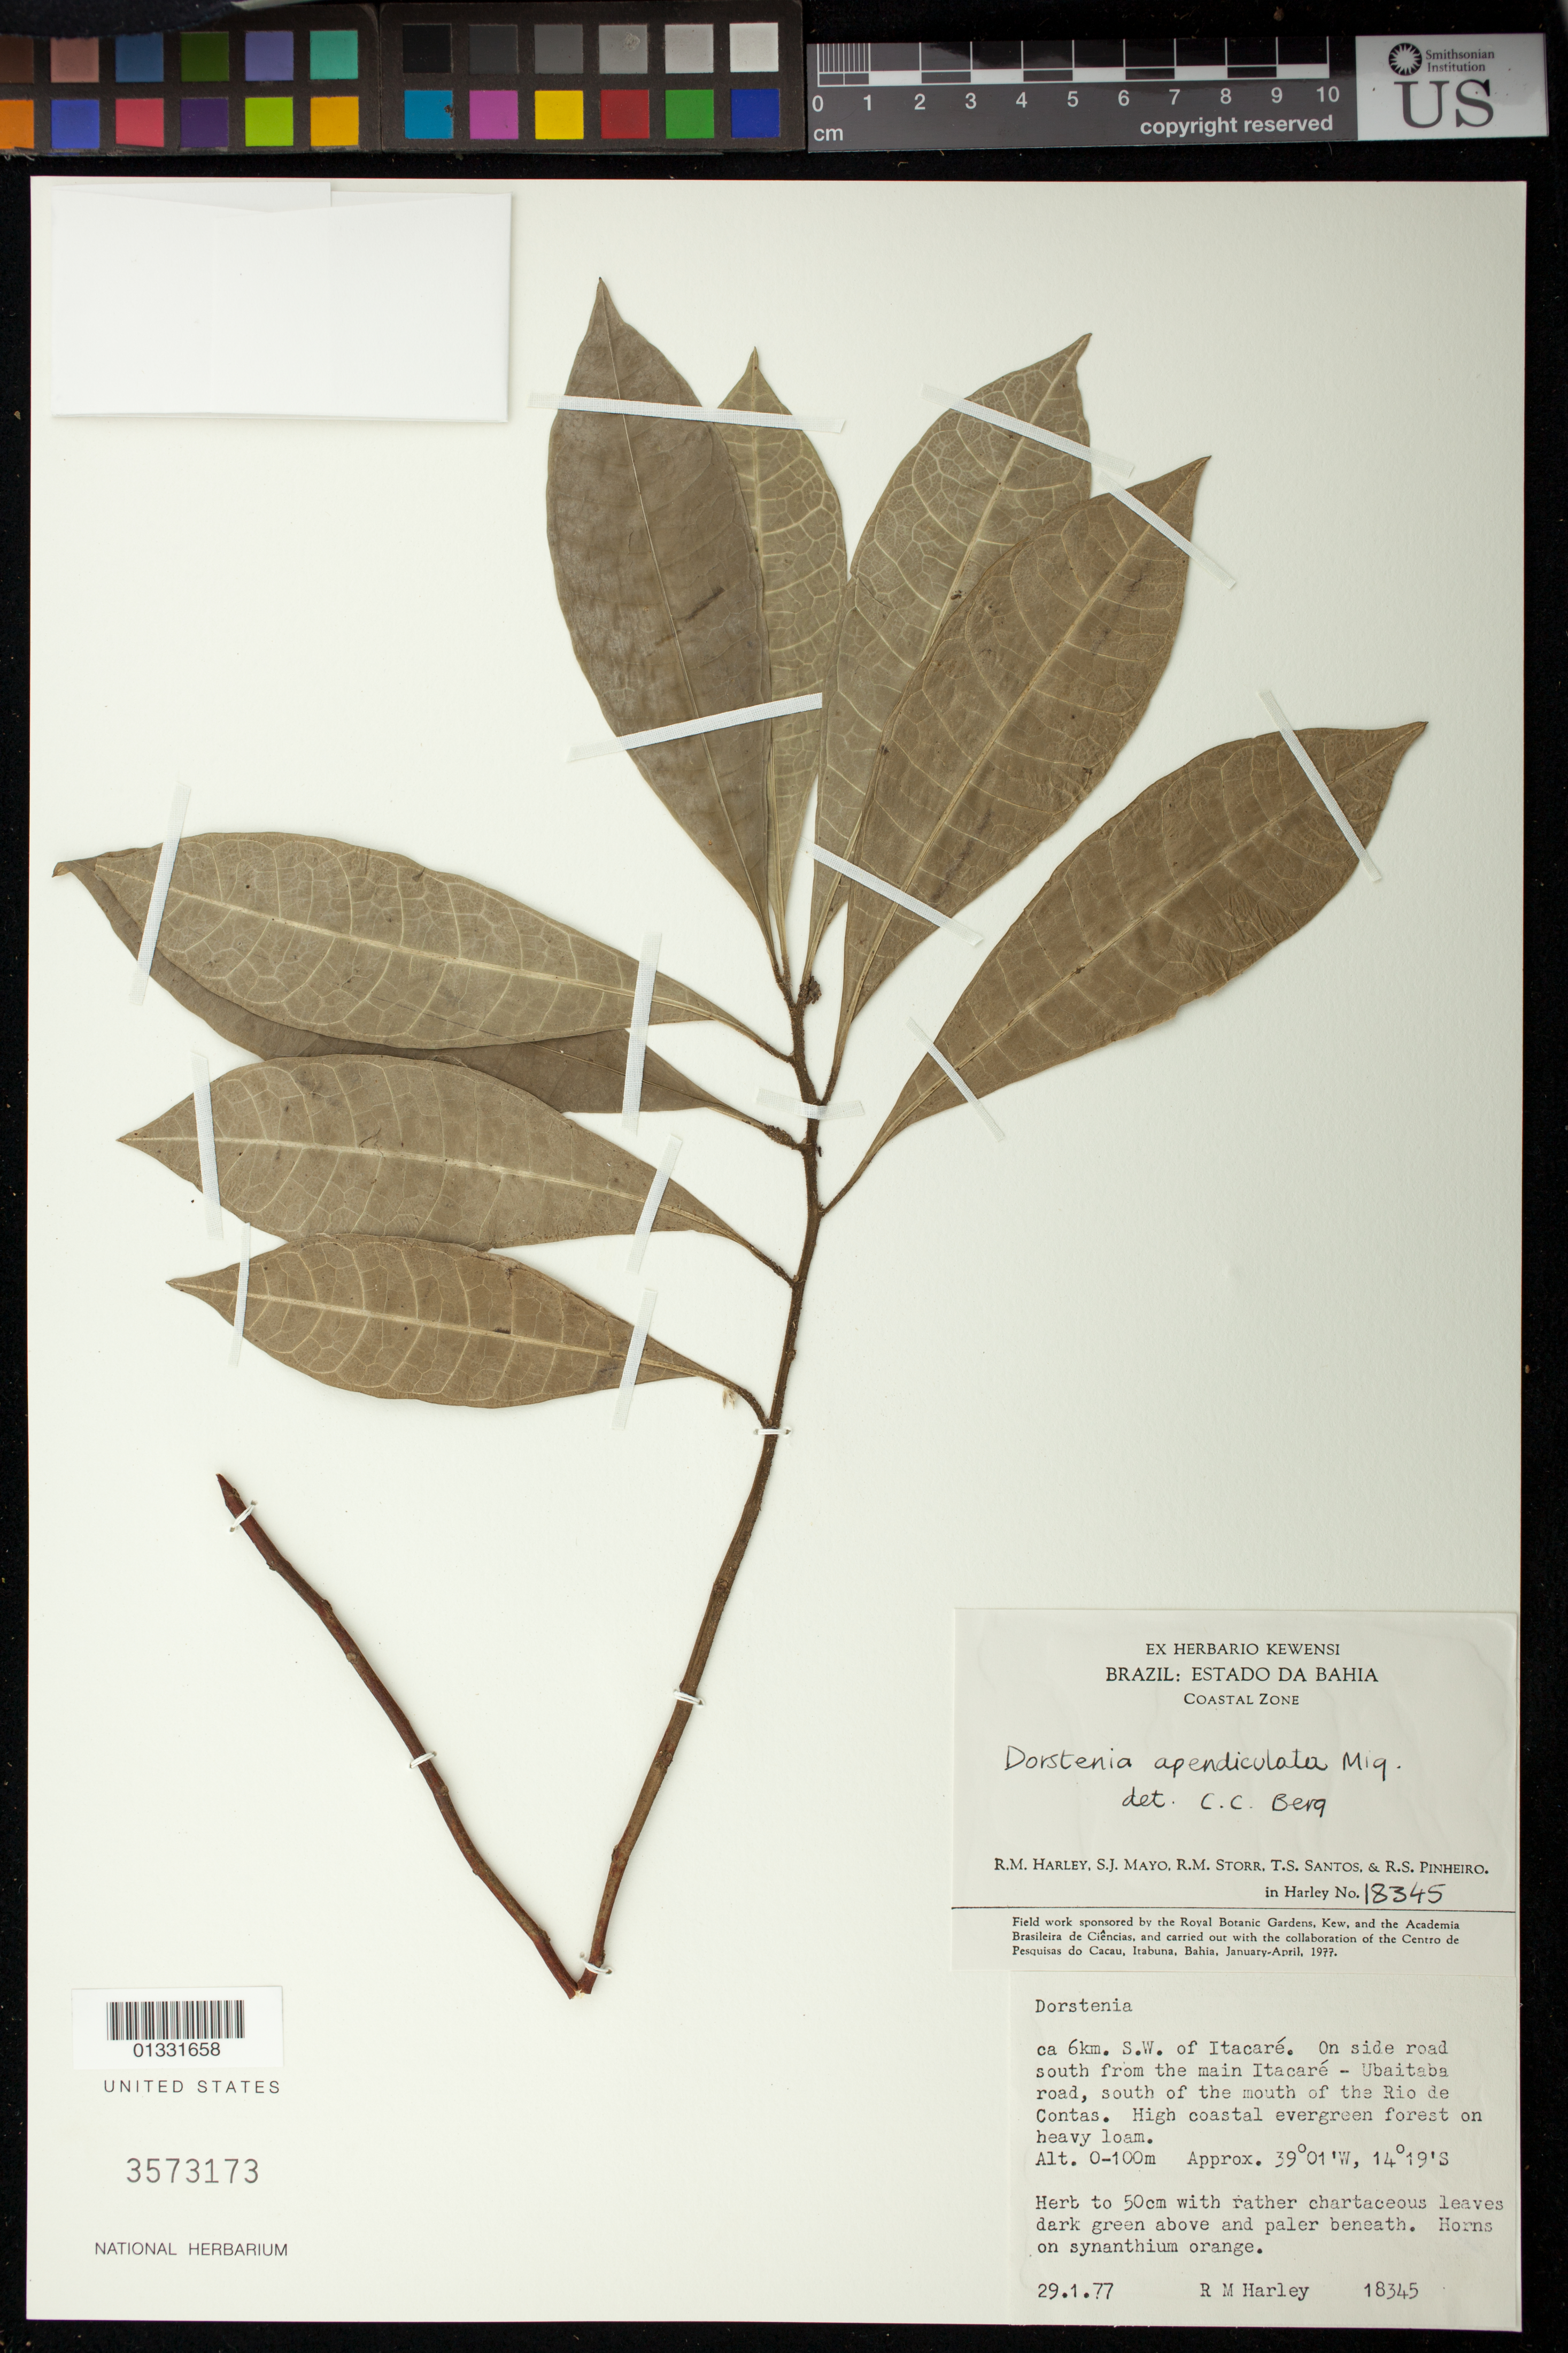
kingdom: Plantae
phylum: Tracheophyta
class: Magnoliopsida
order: Rosales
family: Moraceae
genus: Dorstenia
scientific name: Dorstenia appendiculata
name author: Miq.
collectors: R. M. Harley, S. J. Mayo, R. M. Storr, T. S. Santos & R. S. Pinheiro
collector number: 18345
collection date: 1977-01-29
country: Brazil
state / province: Bahia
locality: ca. 6km S.W. of Itacaré. On side road south from the main Itacaré - Ubaitaba road, south of the mouth of the Rio de Contas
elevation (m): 0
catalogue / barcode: US 3573173